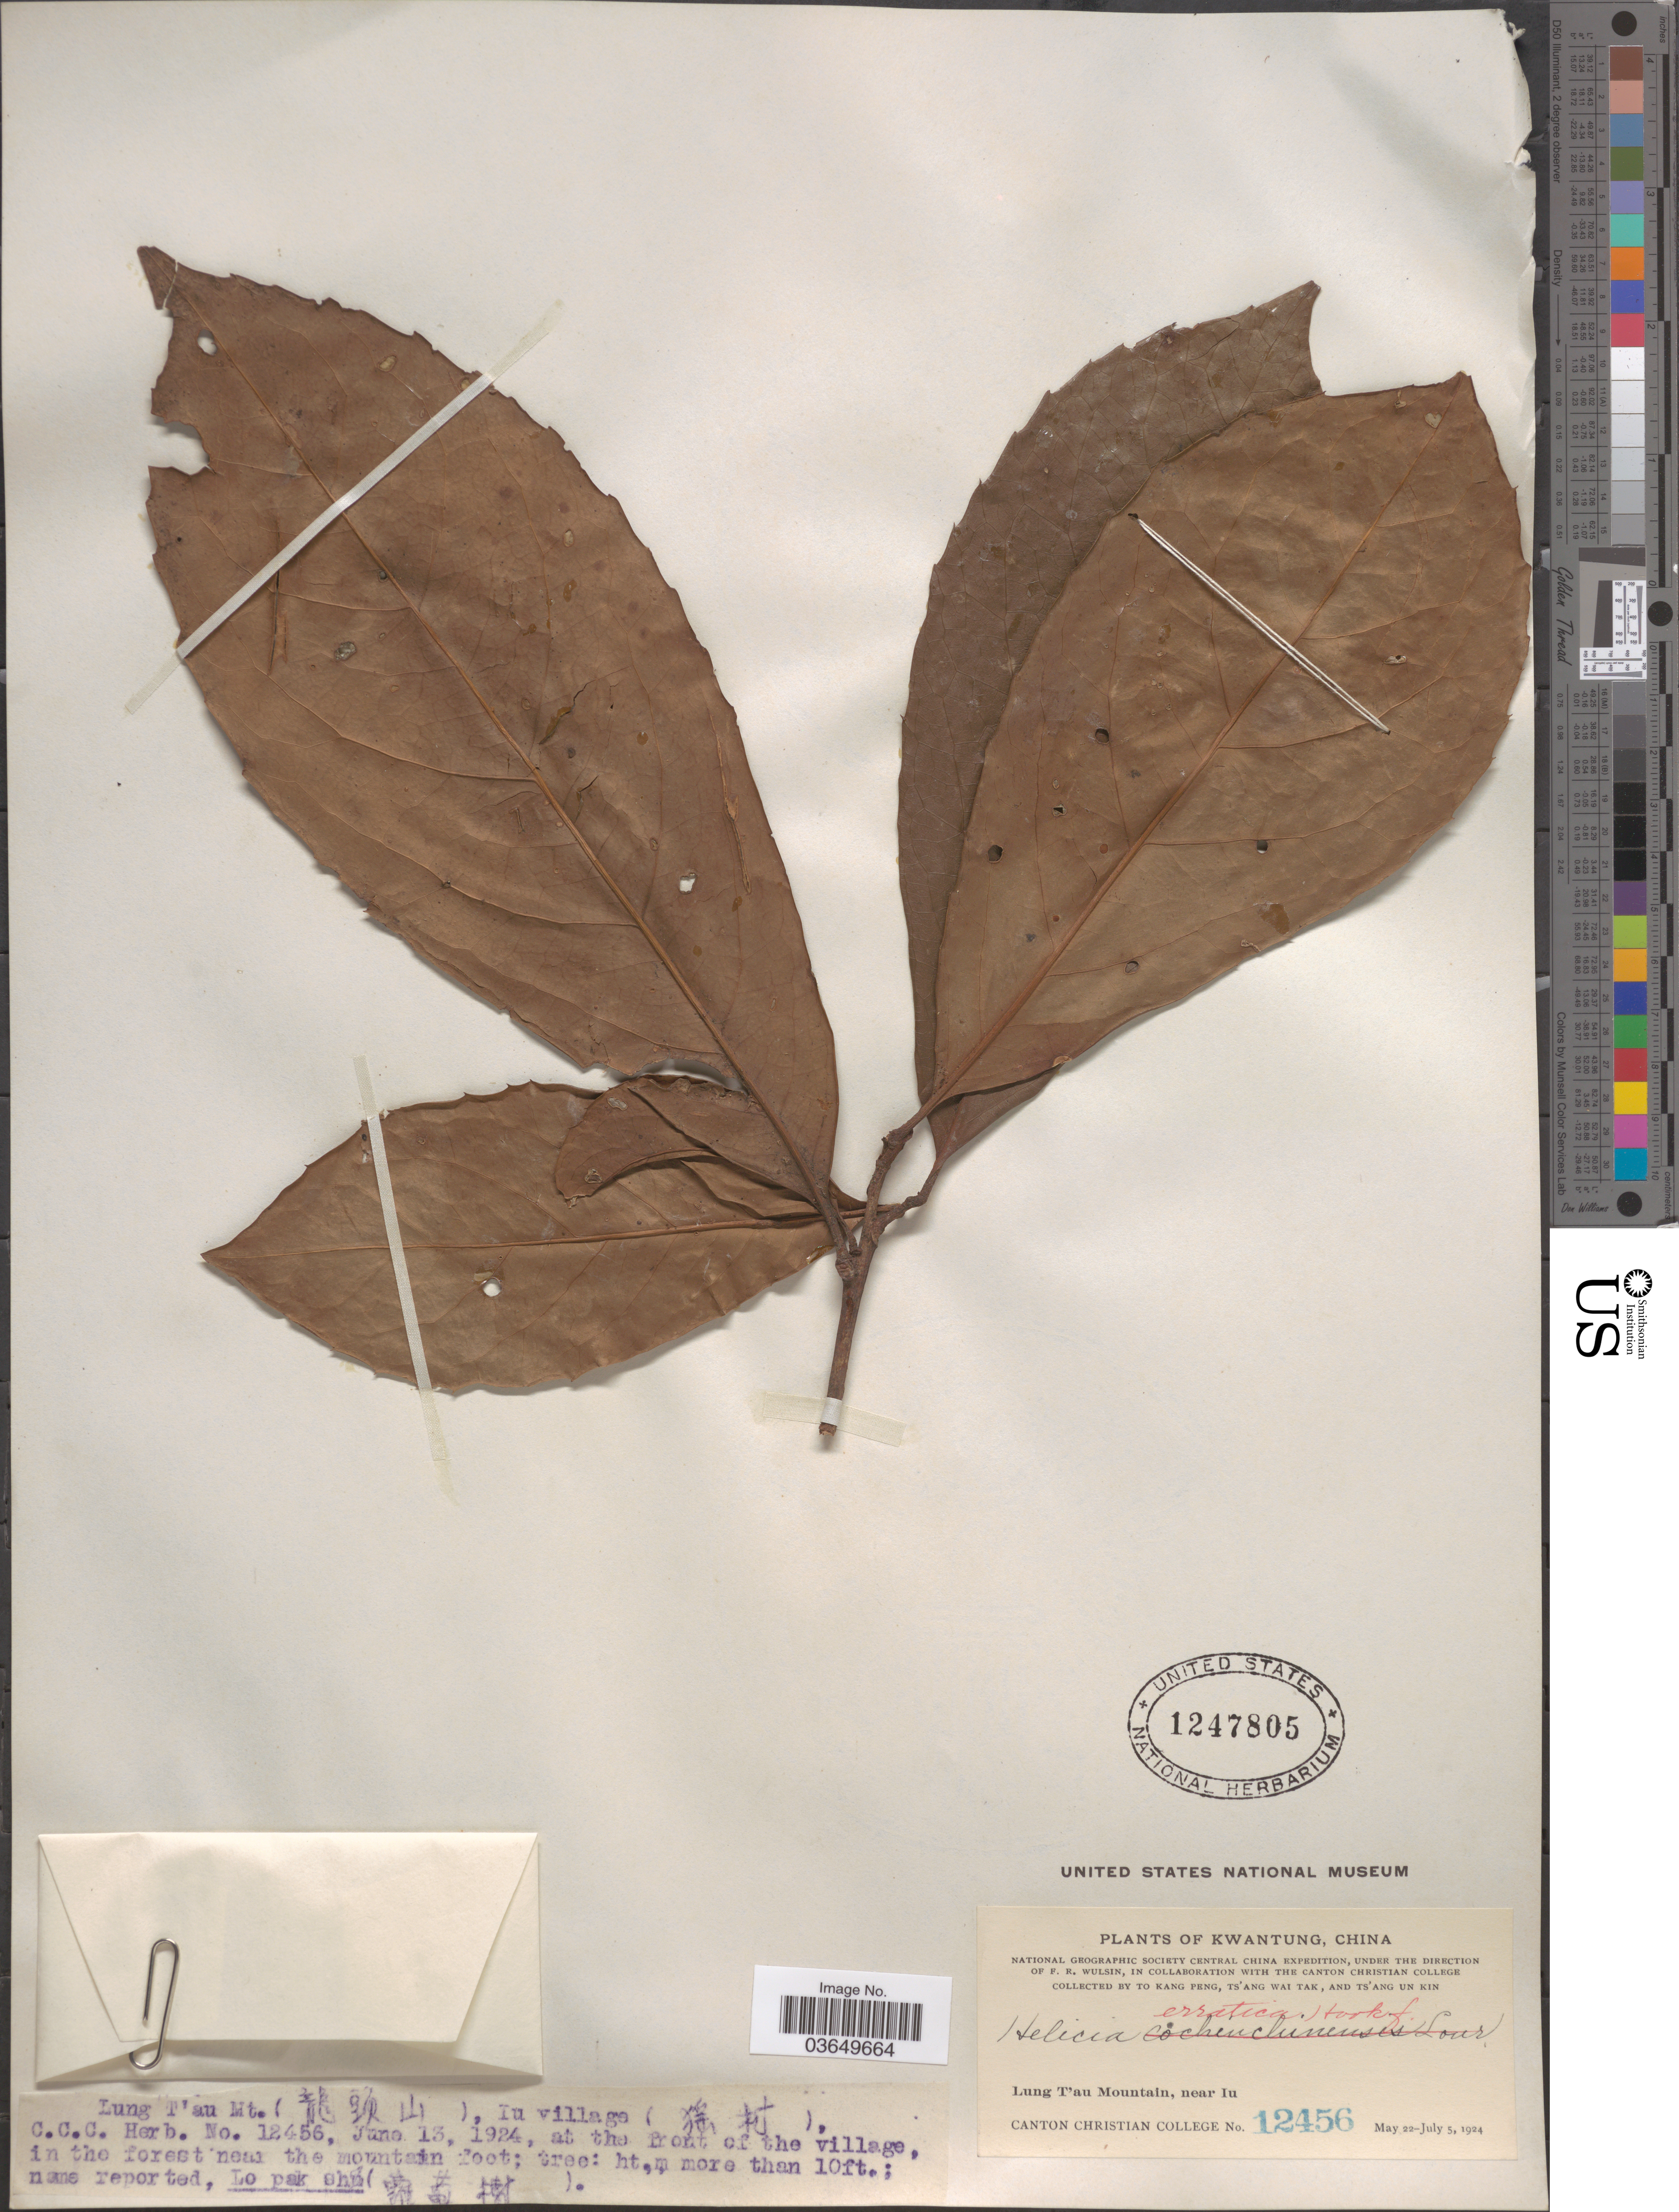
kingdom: Plantae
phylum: Tracheophyta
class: Magnoliopsida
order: Proteales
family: Proteaceae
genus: Helicia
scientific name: Helicia erratica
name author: Hook. f.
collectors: To Kang P'eng, W. T. Tsang & Ts' Ang Un Kin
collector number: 12456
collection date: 1924-06-13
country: China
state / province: Guangdong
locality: Kwantung. Lung T'au Mountain, near Iu. (X), Iu village (X), at the front of the village, in the forest near the mountain foot.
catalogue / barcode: US 1247805